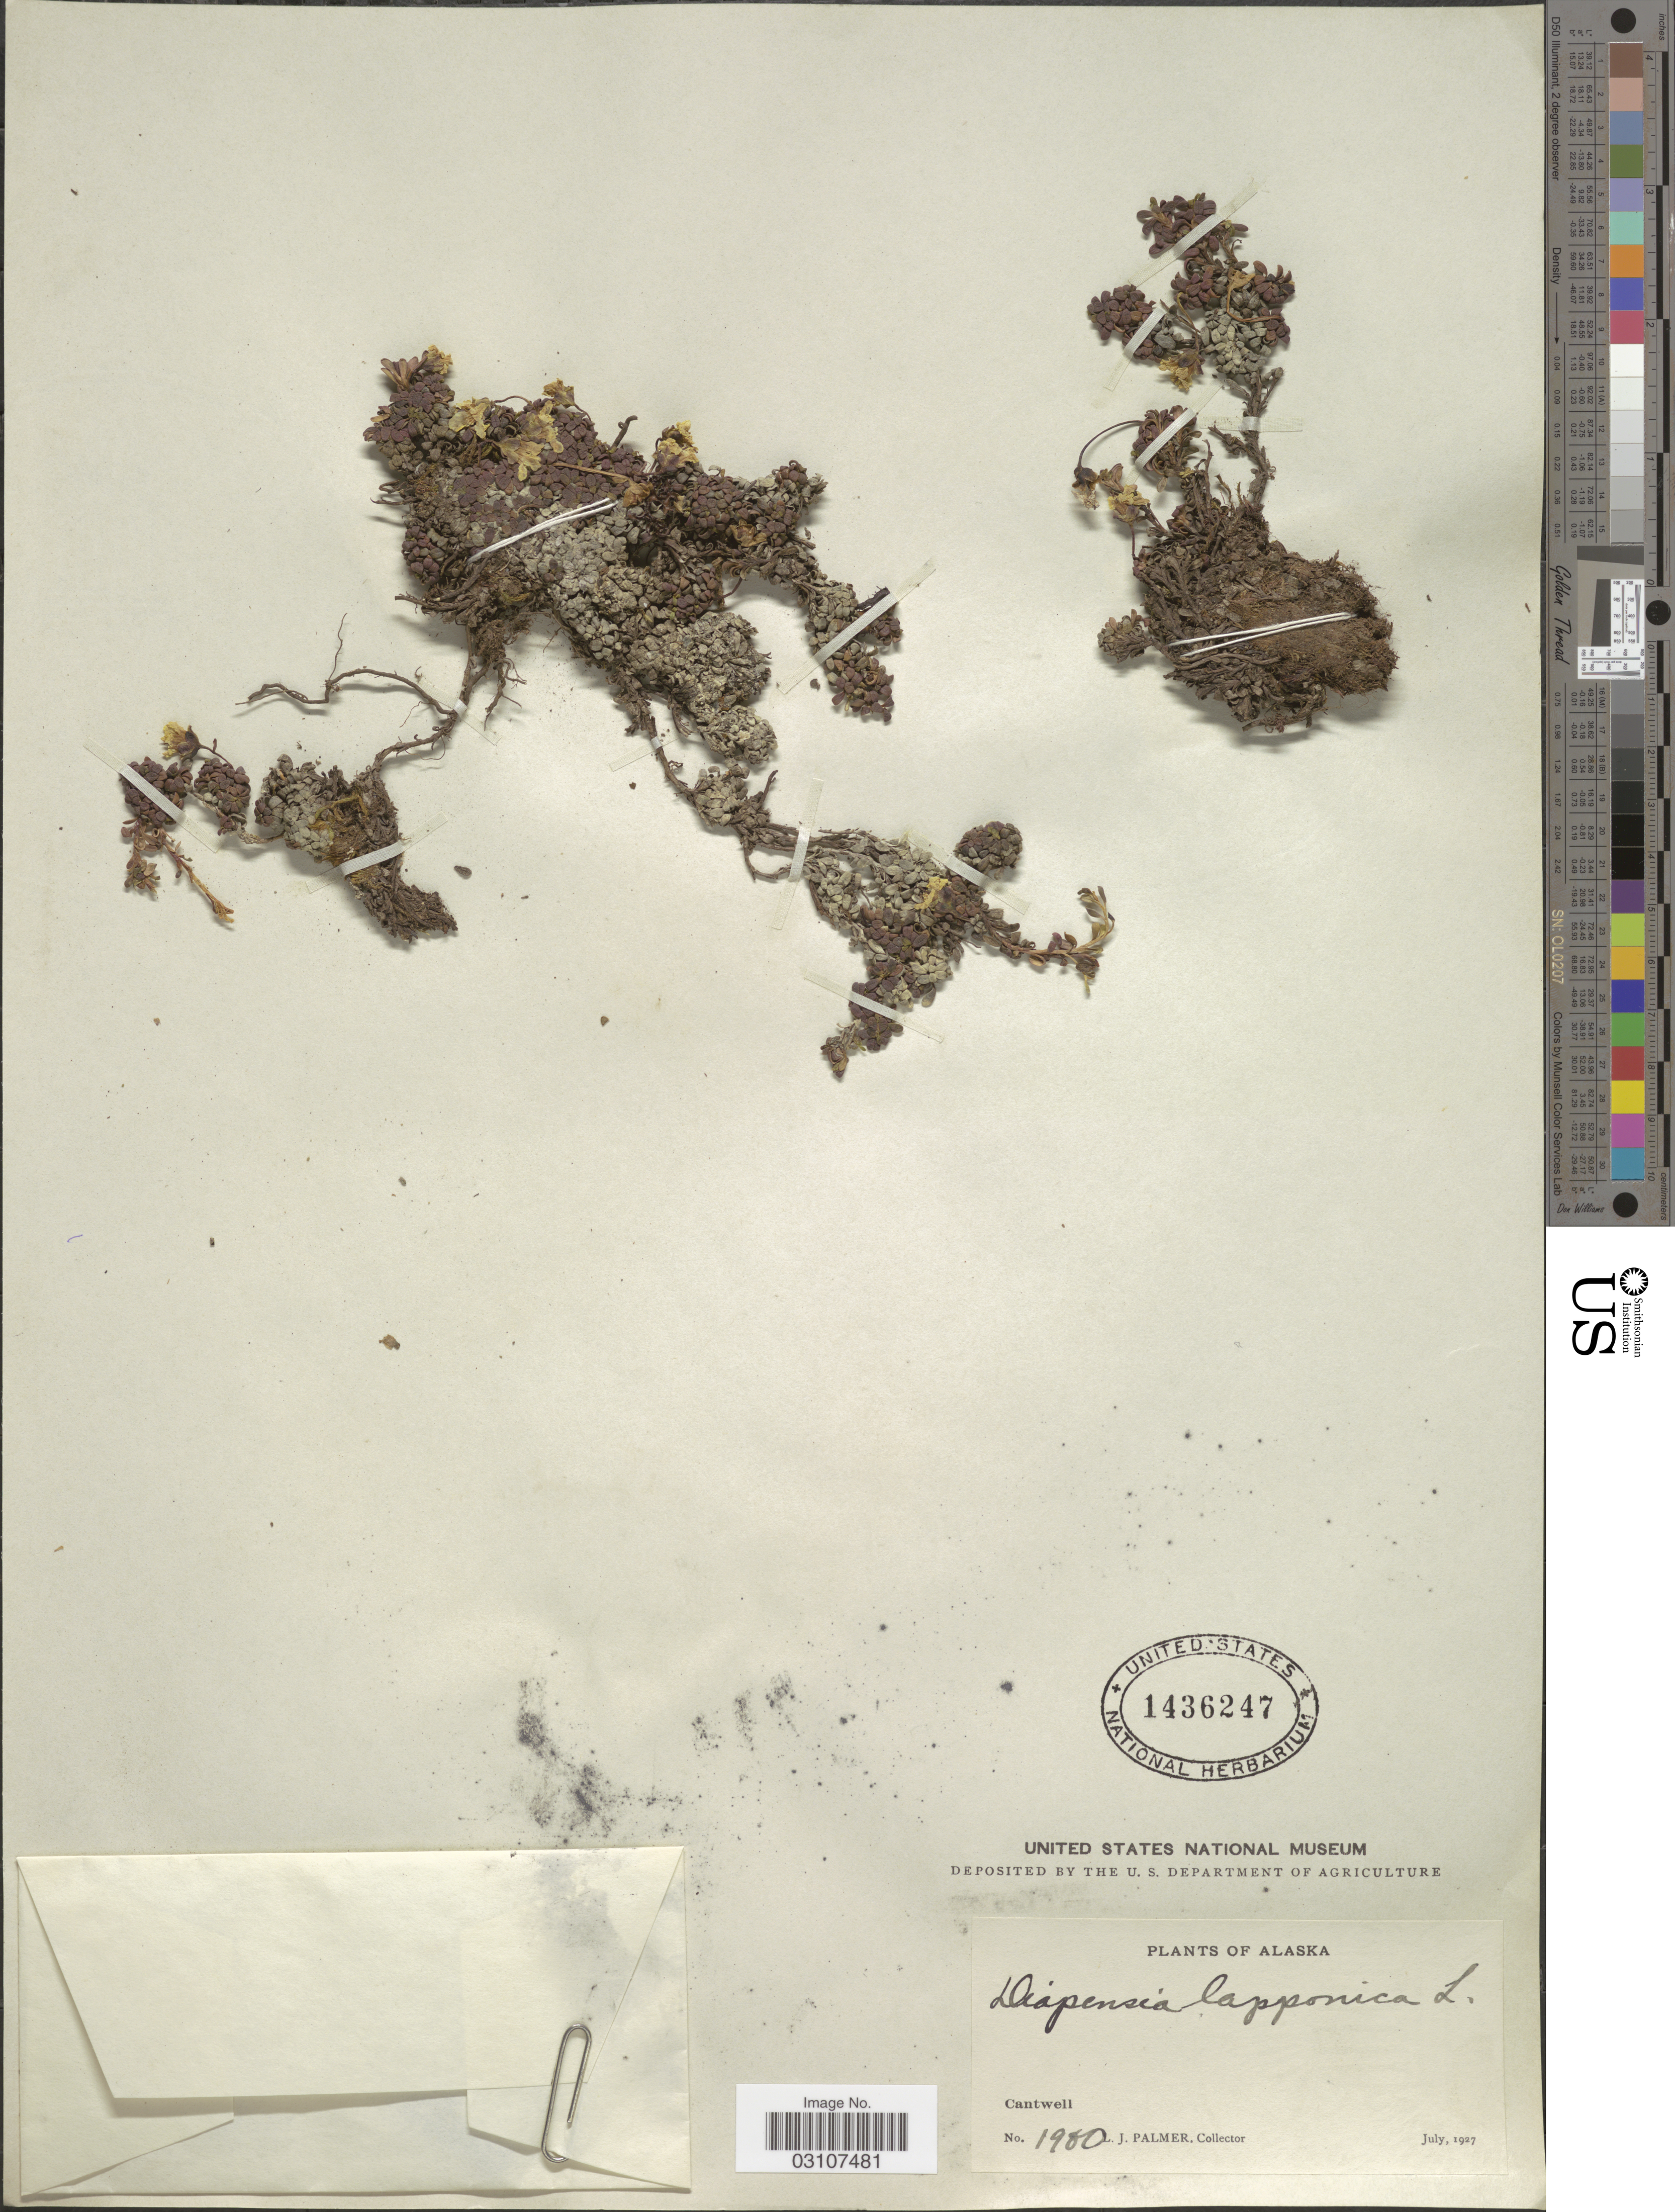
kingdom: Plantae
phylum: Tracheophyta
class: Magnoliopsida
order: Ericales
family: Diapensiaceae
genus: Diapensia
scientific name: Diapensia lapponica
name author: L.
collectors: L. J. Palmer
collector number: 1960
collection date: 1927-02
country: United States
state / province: Alaska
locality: Cantwell.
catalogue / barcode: US 1436247